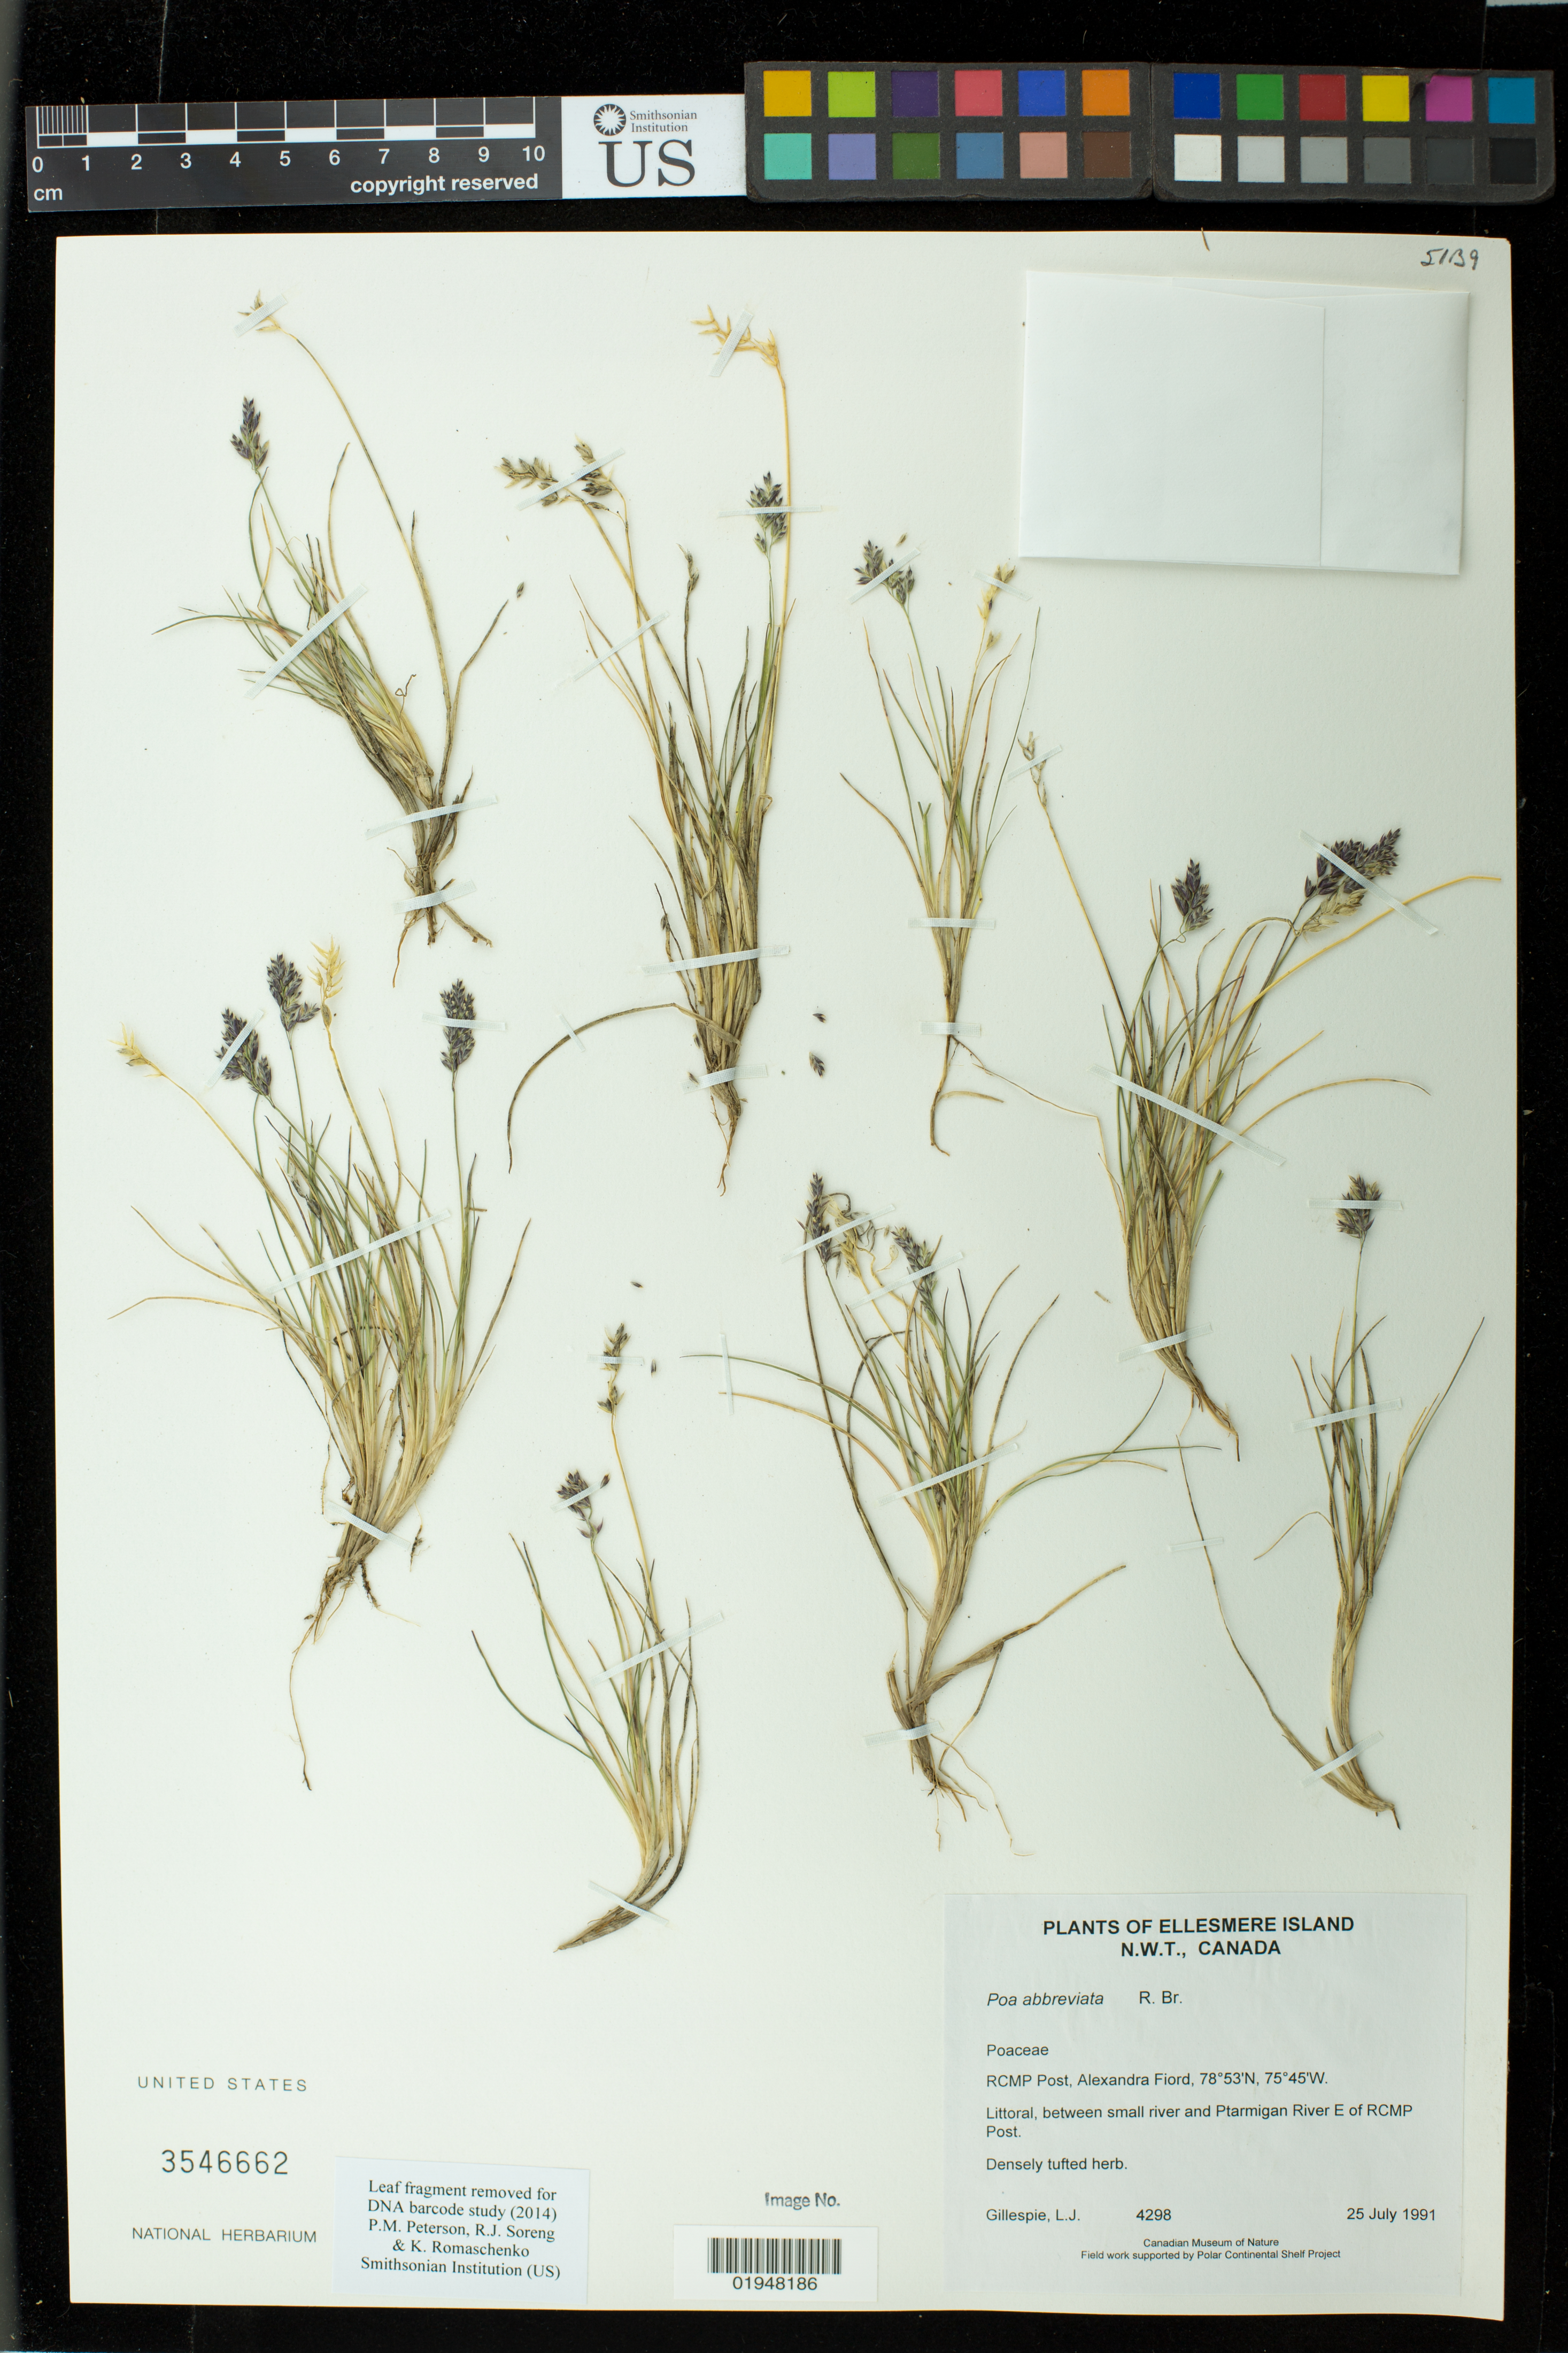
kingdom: Plantae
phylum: Tracheophyta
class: Liliopsida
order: Poales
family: Poaceae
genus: Poa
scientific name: Poa abbreviata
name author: R. Br.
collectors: L. Gillespie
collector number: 4298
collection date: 1991-07-25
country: Canada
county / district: Ellesmere Island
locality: RCMP Post, Alexandra Fiord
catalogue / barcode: US 3546662